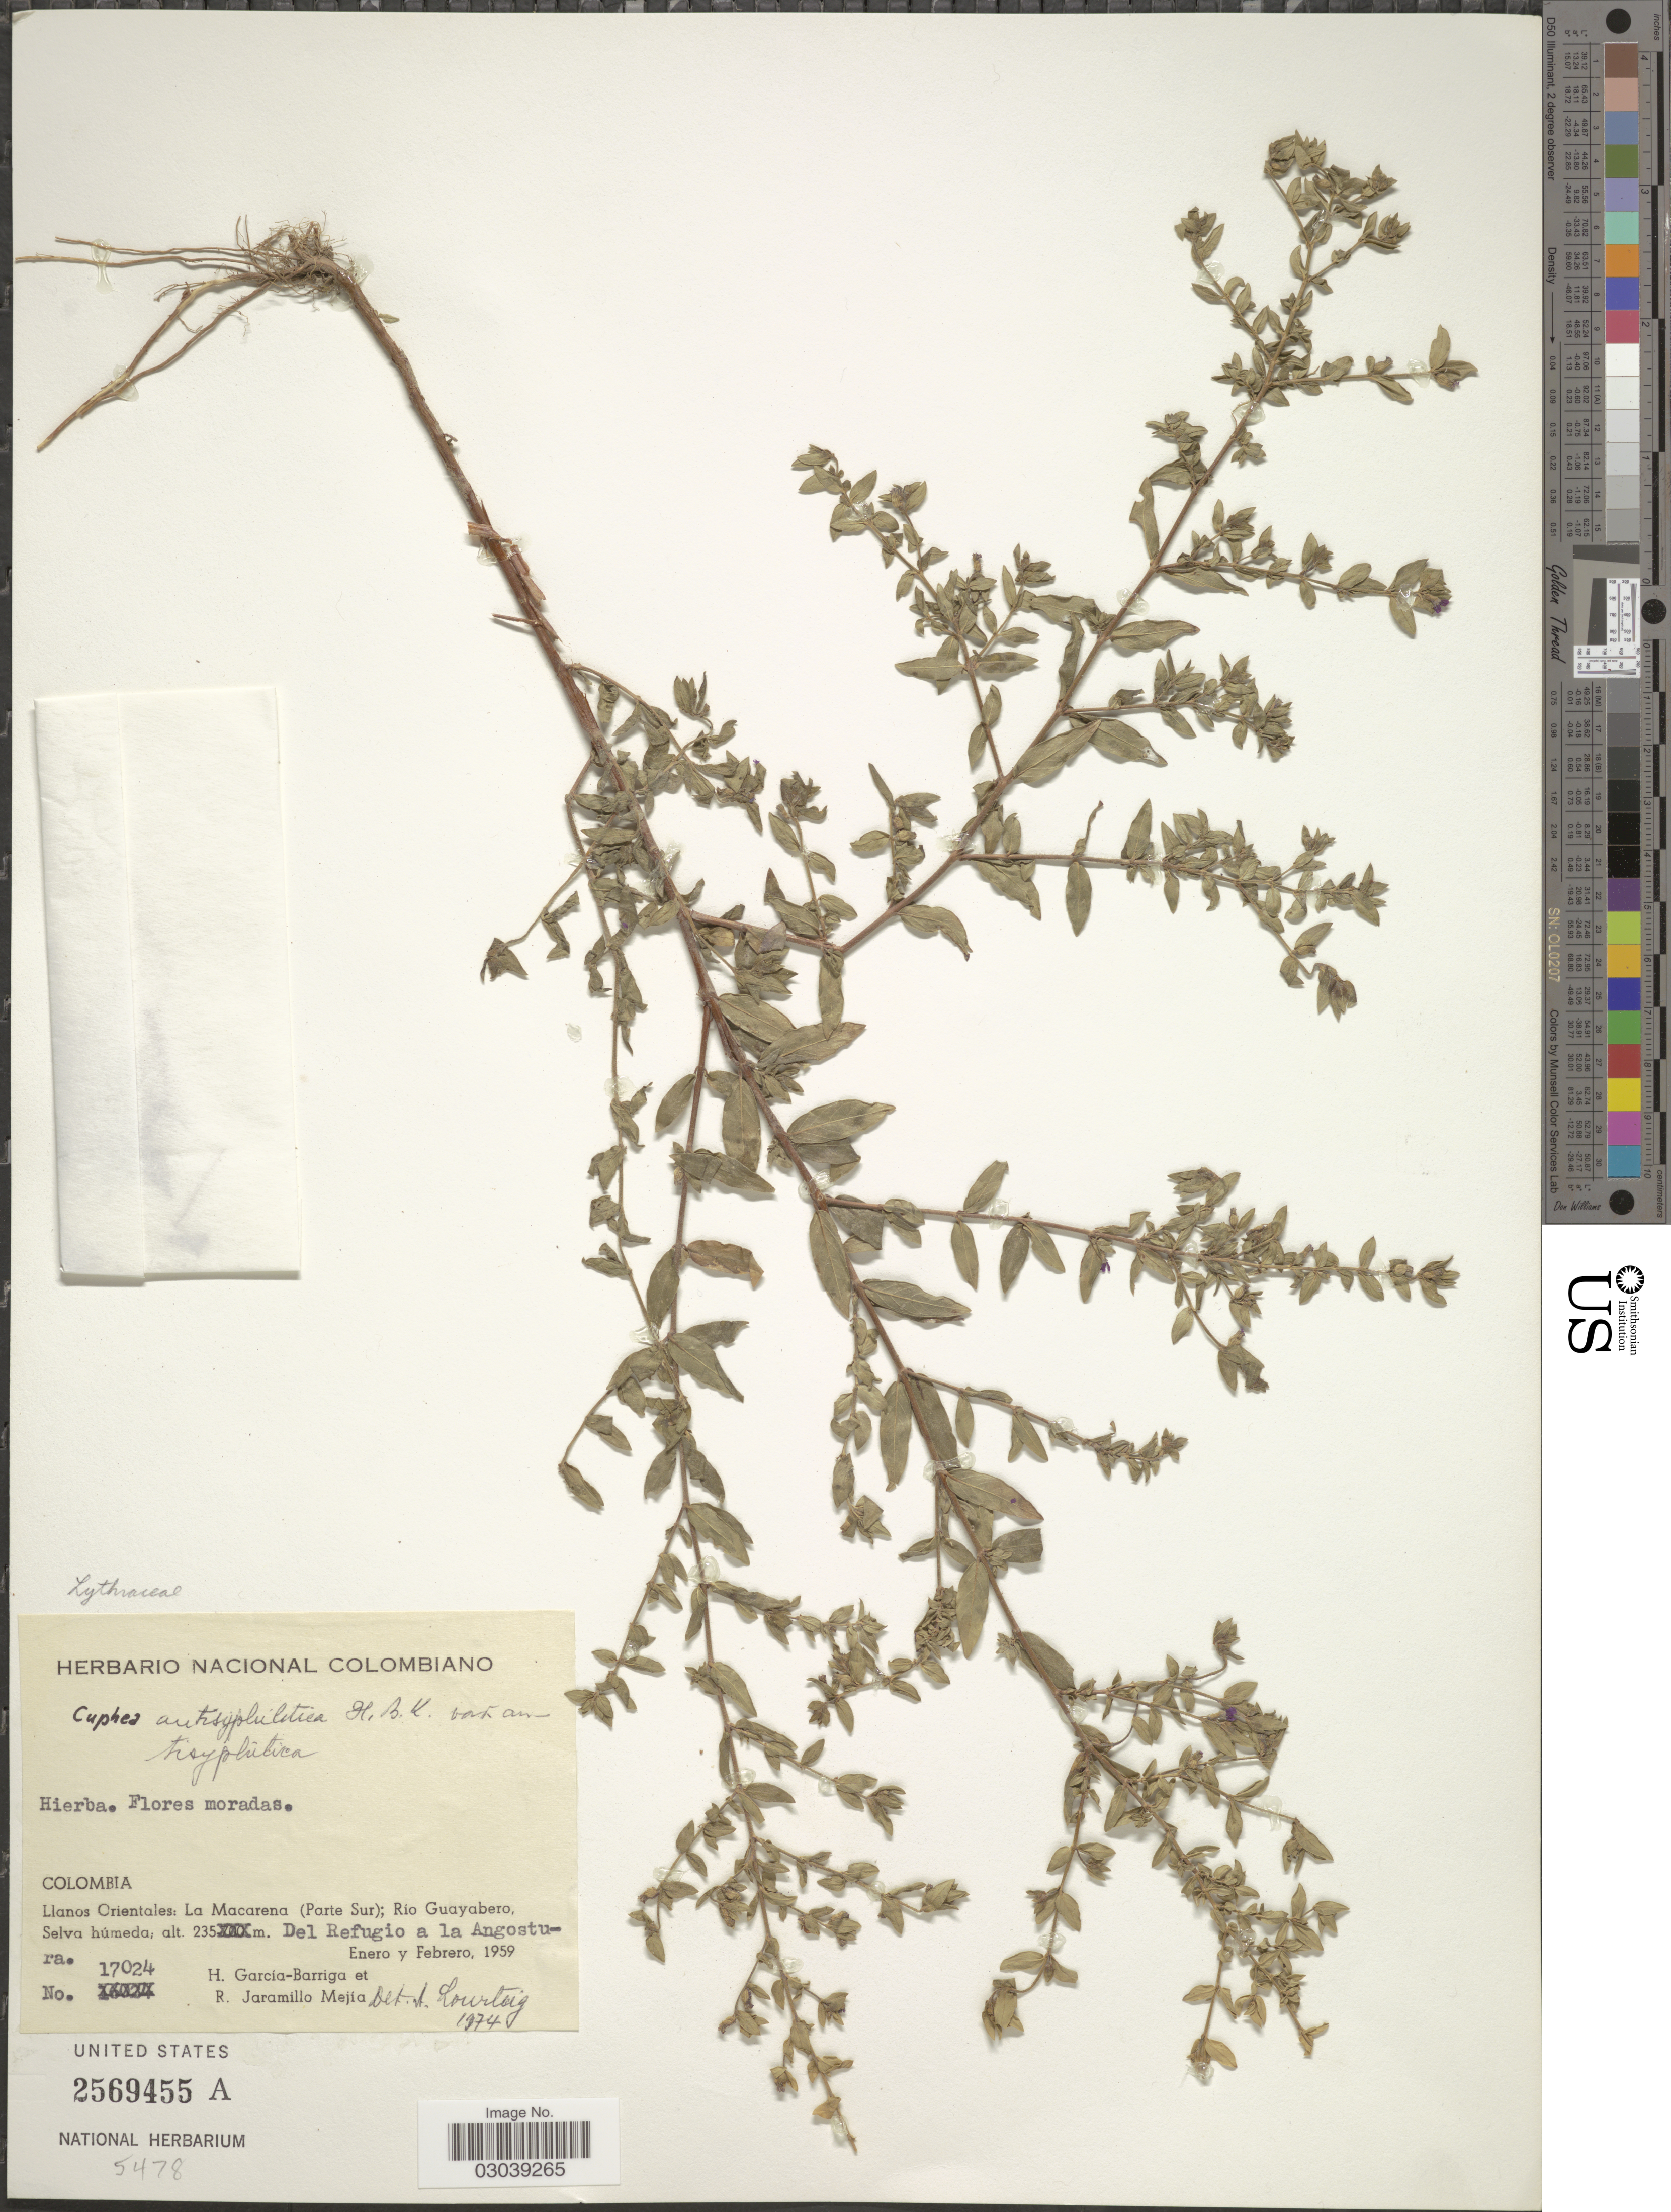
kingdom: Plantae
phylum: Tracheophyta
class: Magnoliopsida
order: Myrtales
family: Lythraceae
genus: Cuphea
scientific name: Cuphea antisyphilitica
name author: Kunth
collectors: H. García Barriga & R. Jaramillo M.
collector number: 17024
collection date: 1959-01/1959-02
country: Colombia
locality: Llanos Orientales: La Macarena (Parte Sur); Rio Guayabero. Del Refugio a la Angostura.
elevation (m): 235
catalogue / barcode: US 2569455A